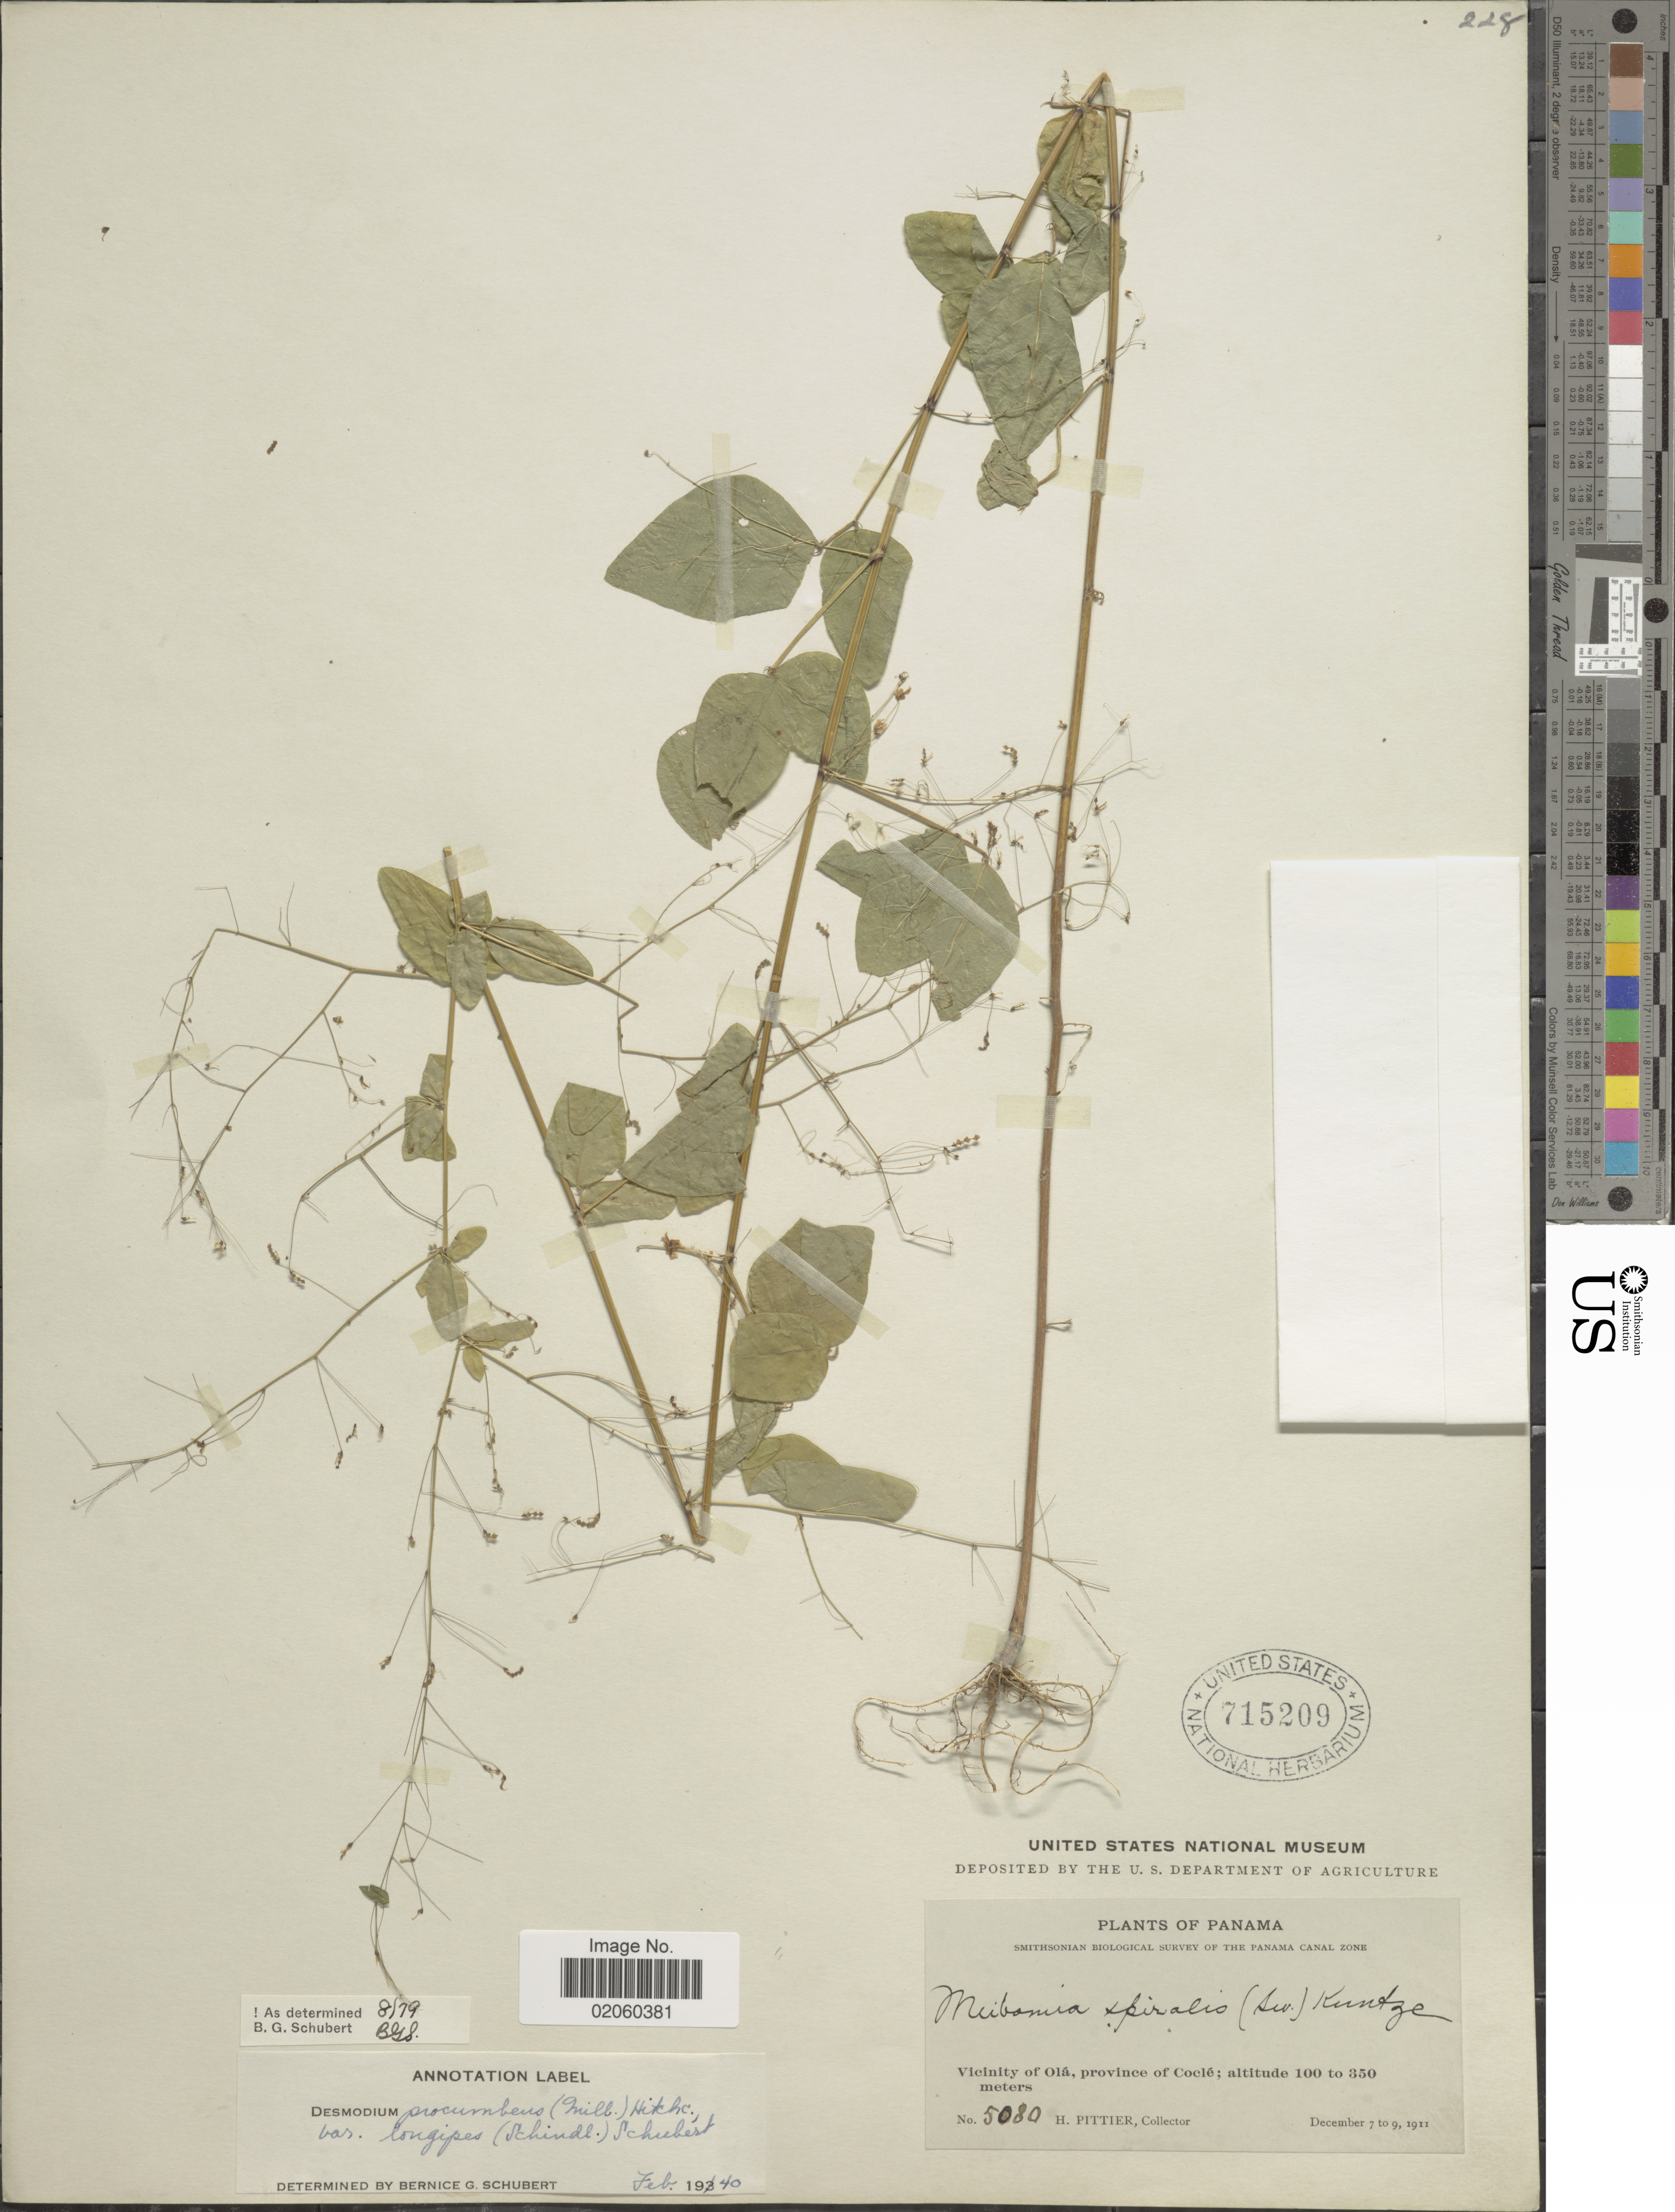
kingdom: Plantae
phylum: Tracheophyta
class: Magnoliopsida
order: Fabales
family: Fabaceae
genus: Desmodium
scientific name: Desmodium procumbens var. longipes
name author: (Schindl.) B.G. Schub.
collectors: H. F. Pittier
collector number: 5080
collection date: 1911-12-07/1911-12-09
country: Panama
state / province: Coclé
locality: Vicinity of Ola, province of Cocle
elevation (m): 100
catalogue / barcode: US 715209